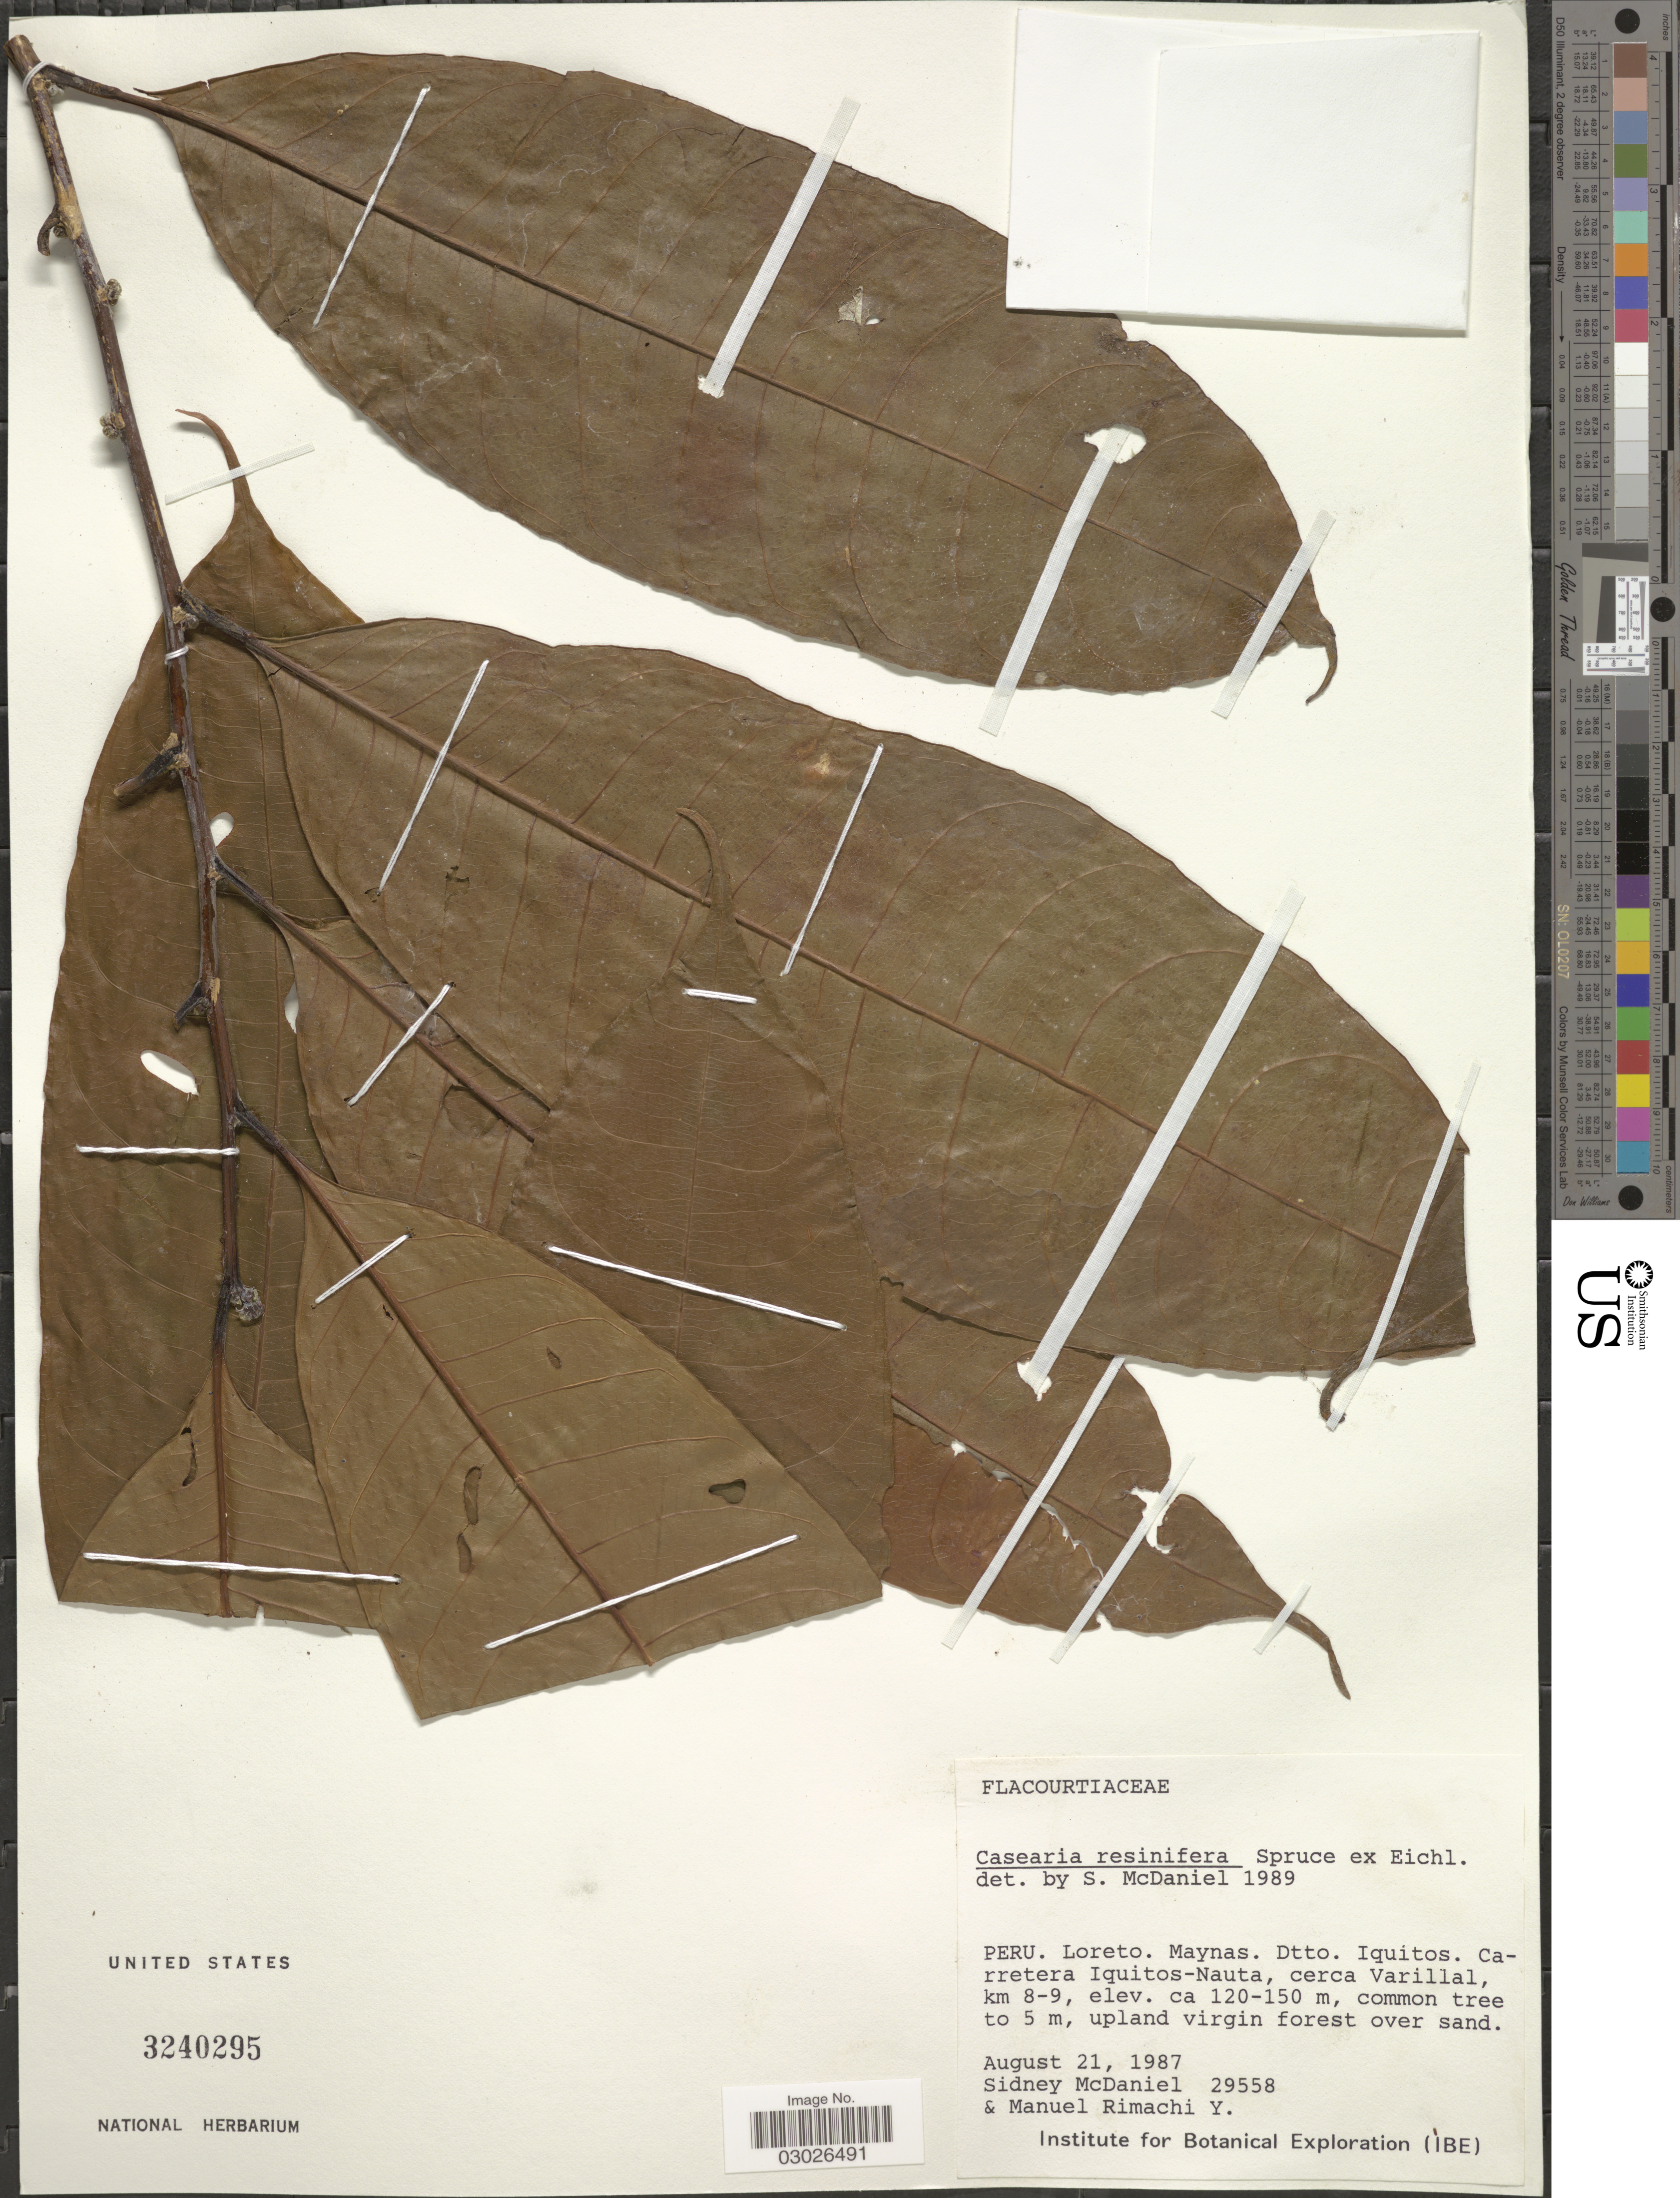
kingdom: Plantae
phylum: Tracheophyta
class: Magnoliopsida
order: Malpighiales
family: Salicaceae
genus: Casearia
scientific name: Casearia resinifera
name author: Spruce ex Eichler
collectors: S. McDaniel & M. Rimachi Y.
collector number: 29558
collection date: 1987-08-21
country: Peru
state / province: Loreto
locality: Maynas, Dtto. Iquitos, Carretera Iquitos-Nauta, cerca Varillal, km 8-9.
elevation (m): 120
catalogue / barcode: US 3240295